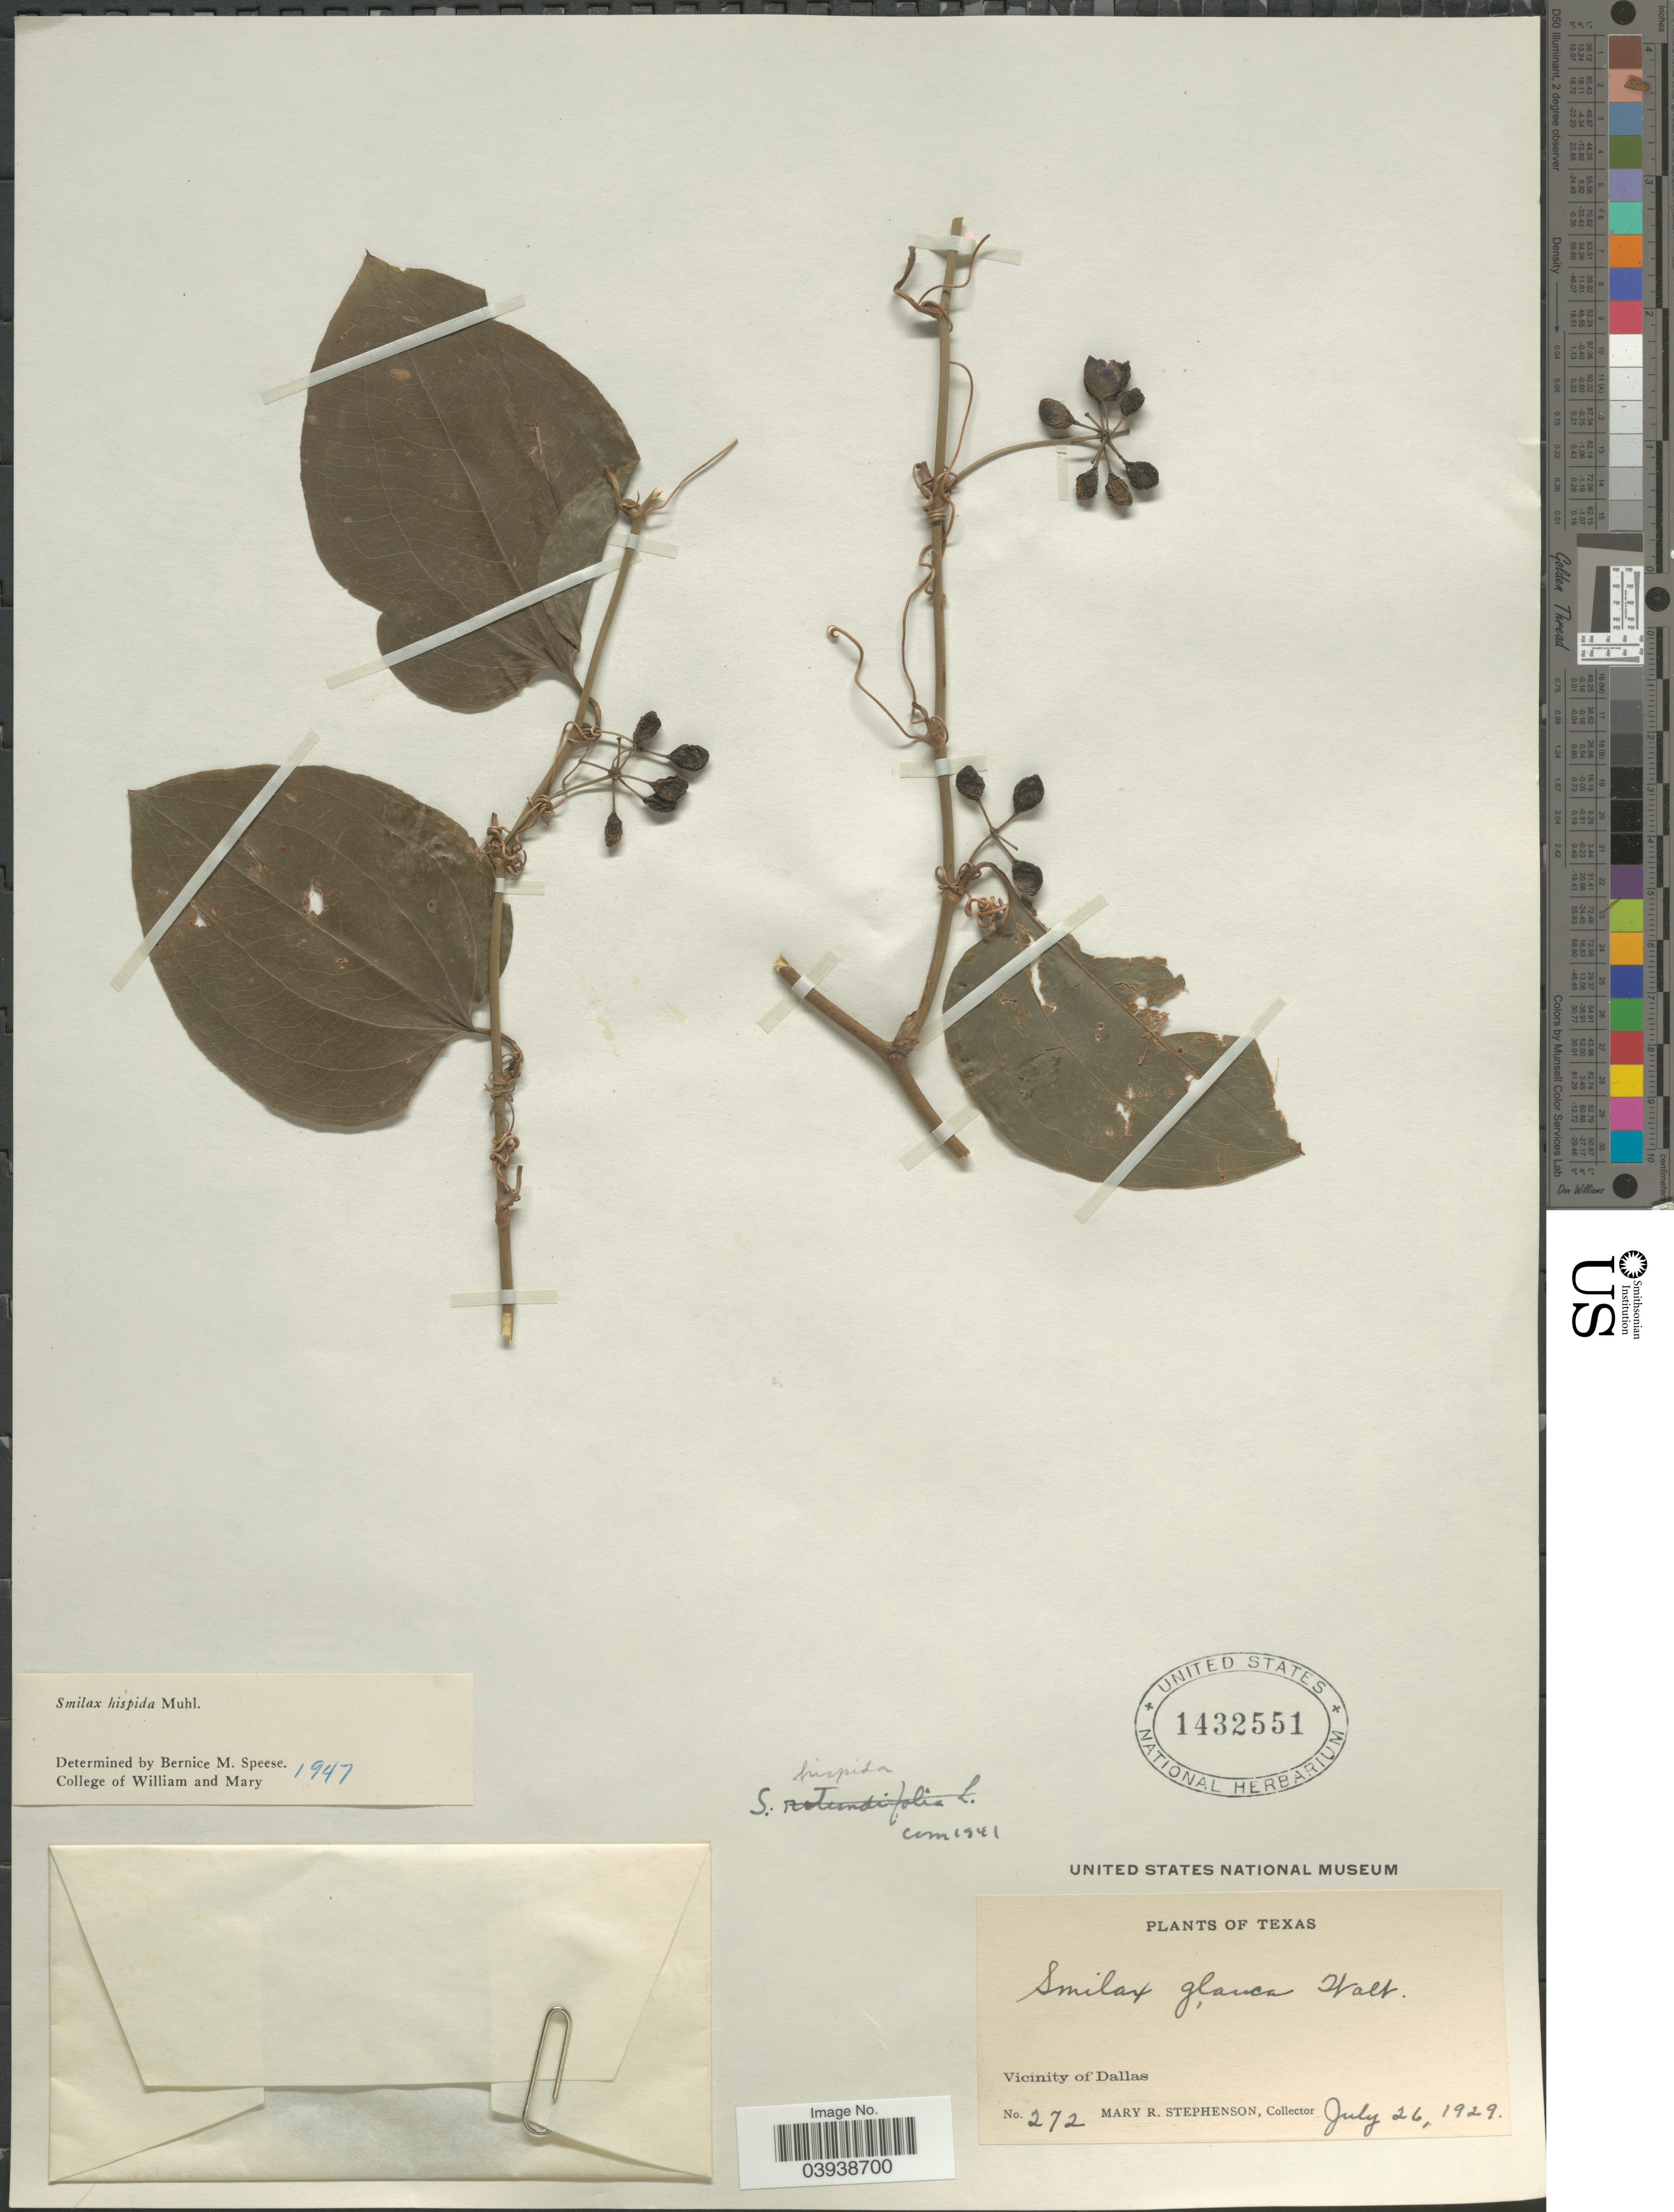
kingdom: Plantae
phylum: Tracheophyta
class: Liliopsida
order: Liliales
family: Smilacaceae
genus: Smilax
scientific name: Smilax hispida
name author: Raf.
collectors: M. Stephenson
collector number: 272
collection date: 1929-07-26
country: United States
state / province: Texas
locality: Vicinity of Dallas.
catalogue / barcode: US 1432551